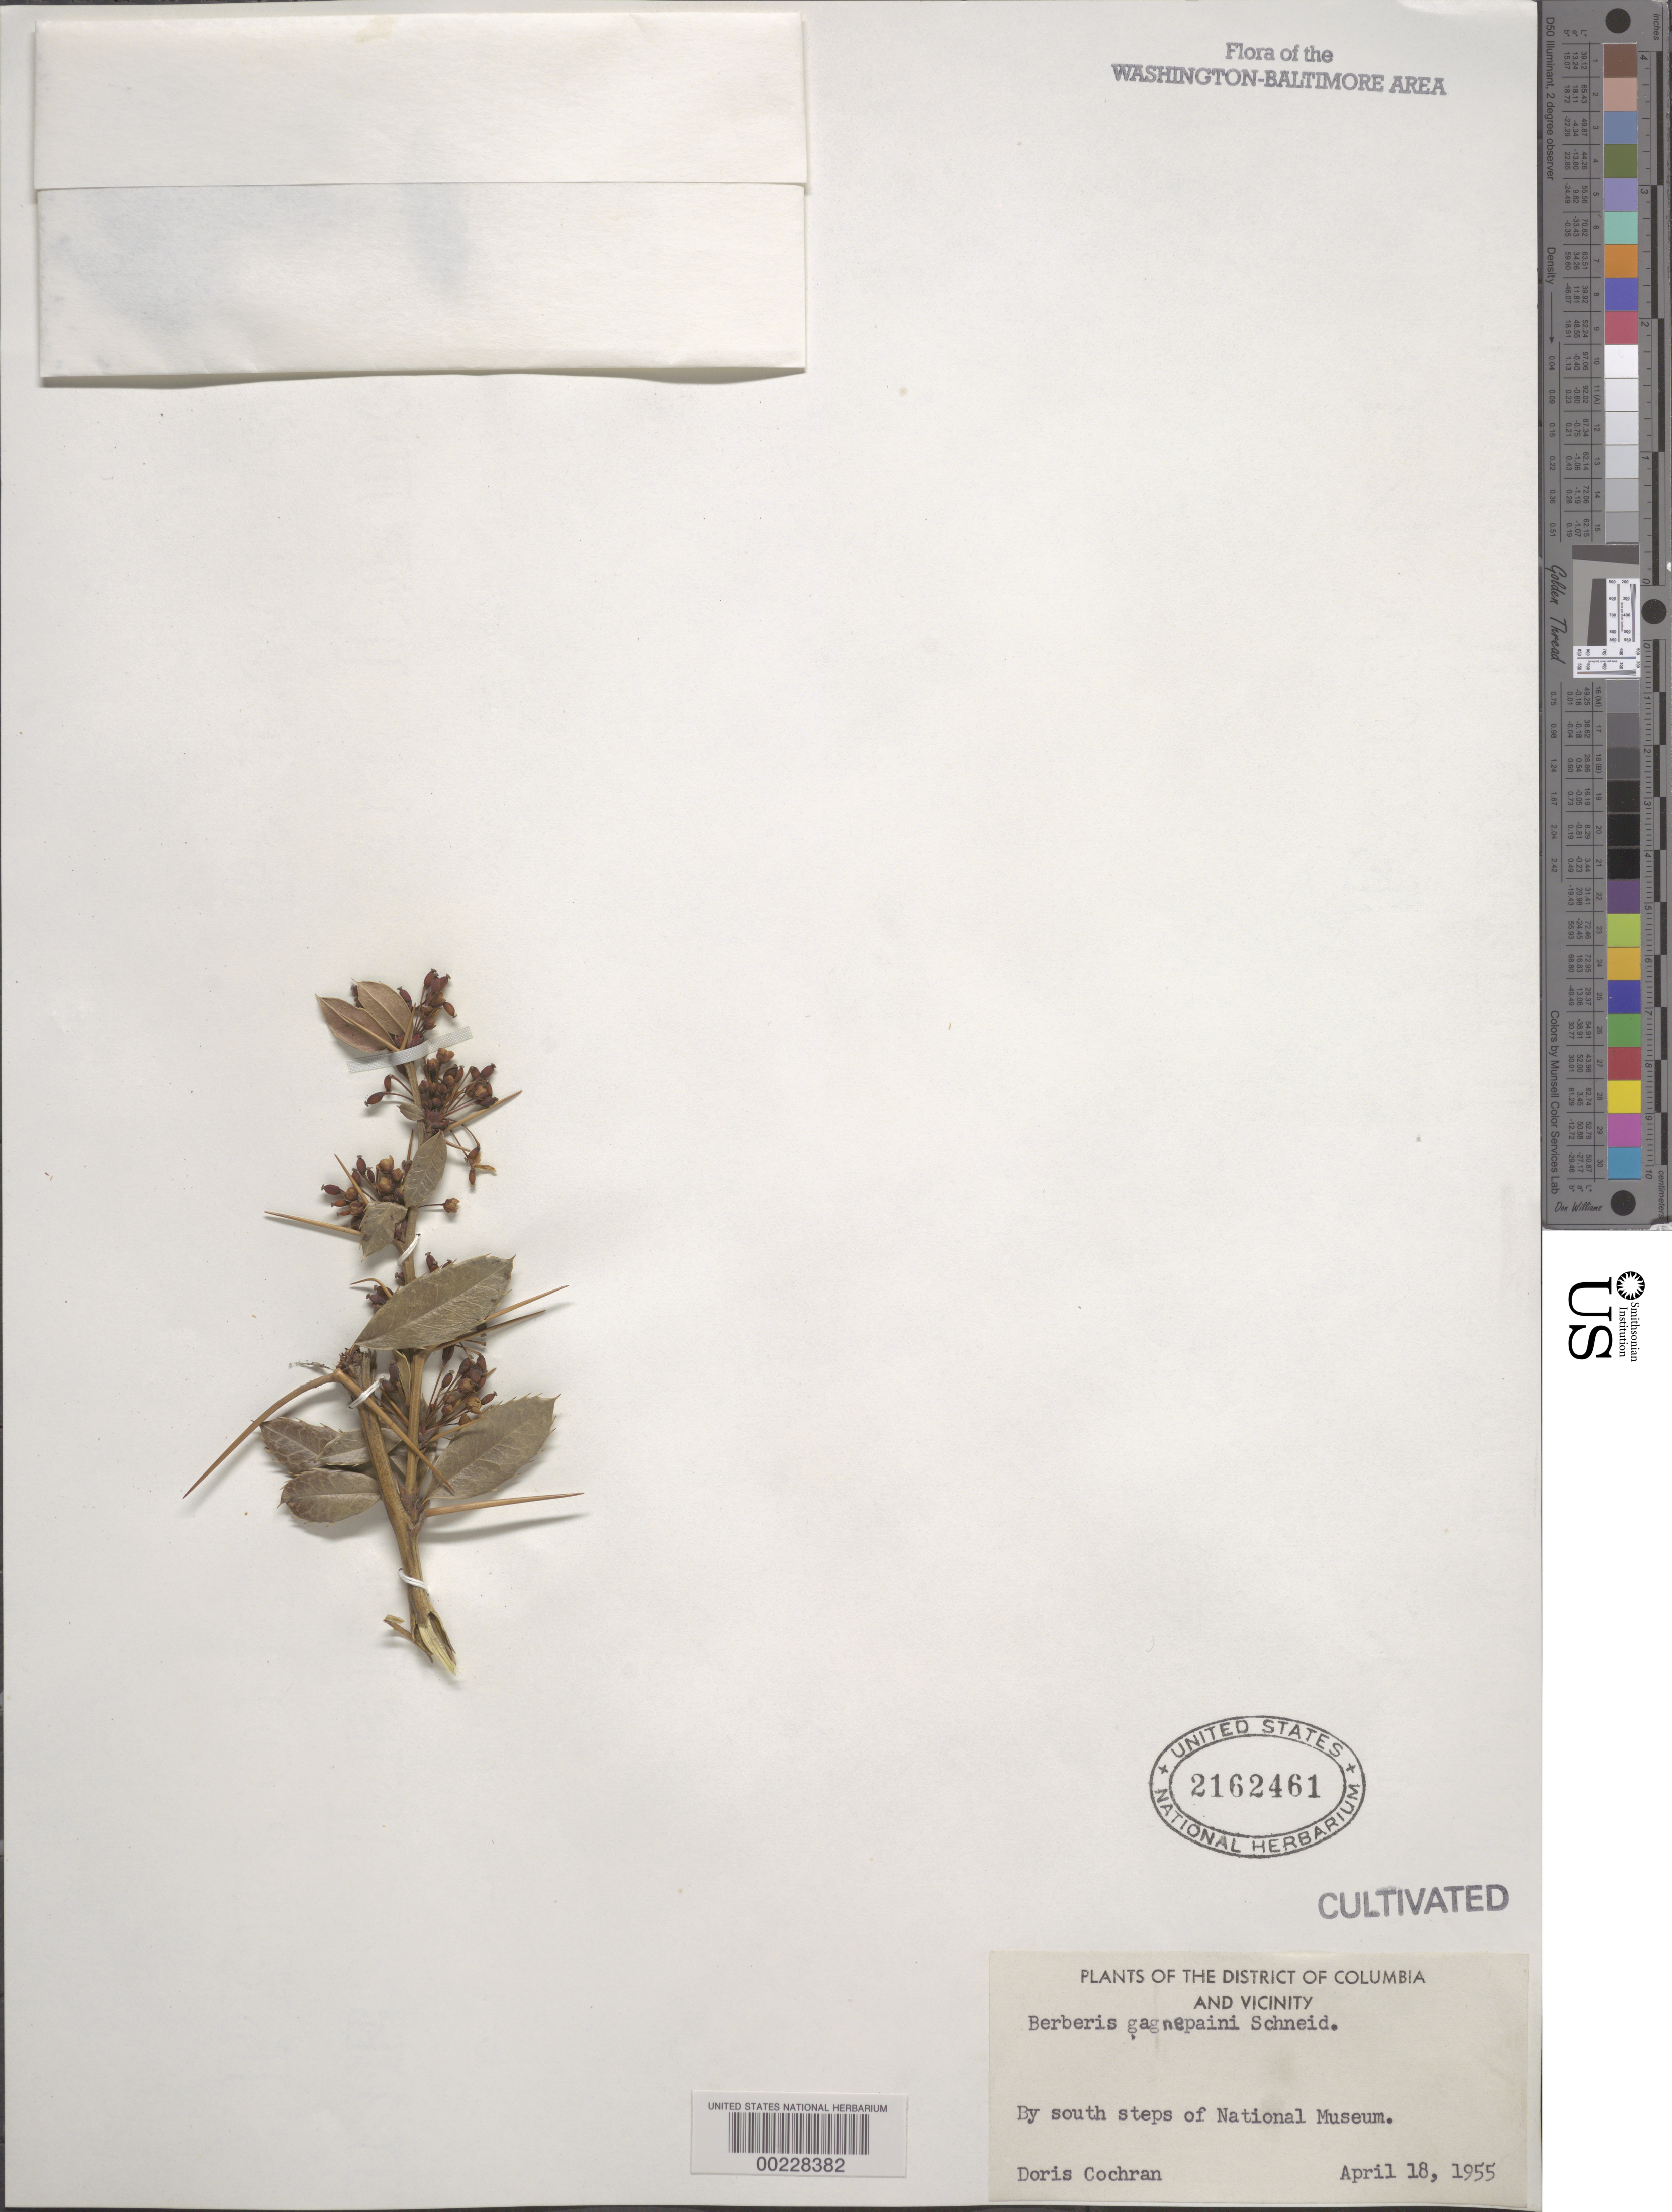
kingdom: Plantae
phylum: Tracheophyta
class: Magnoliopsida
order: Ranunculales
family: Berberidaceae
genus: Berberis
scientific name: Berberis gagnepainii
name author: C.K. Schneid.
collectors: D. Cochran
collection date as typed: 18 Apr 1955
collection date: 1955-04-18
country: United States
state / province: District of Columbia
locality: By south steps of National Museum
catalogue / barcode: US 2162461